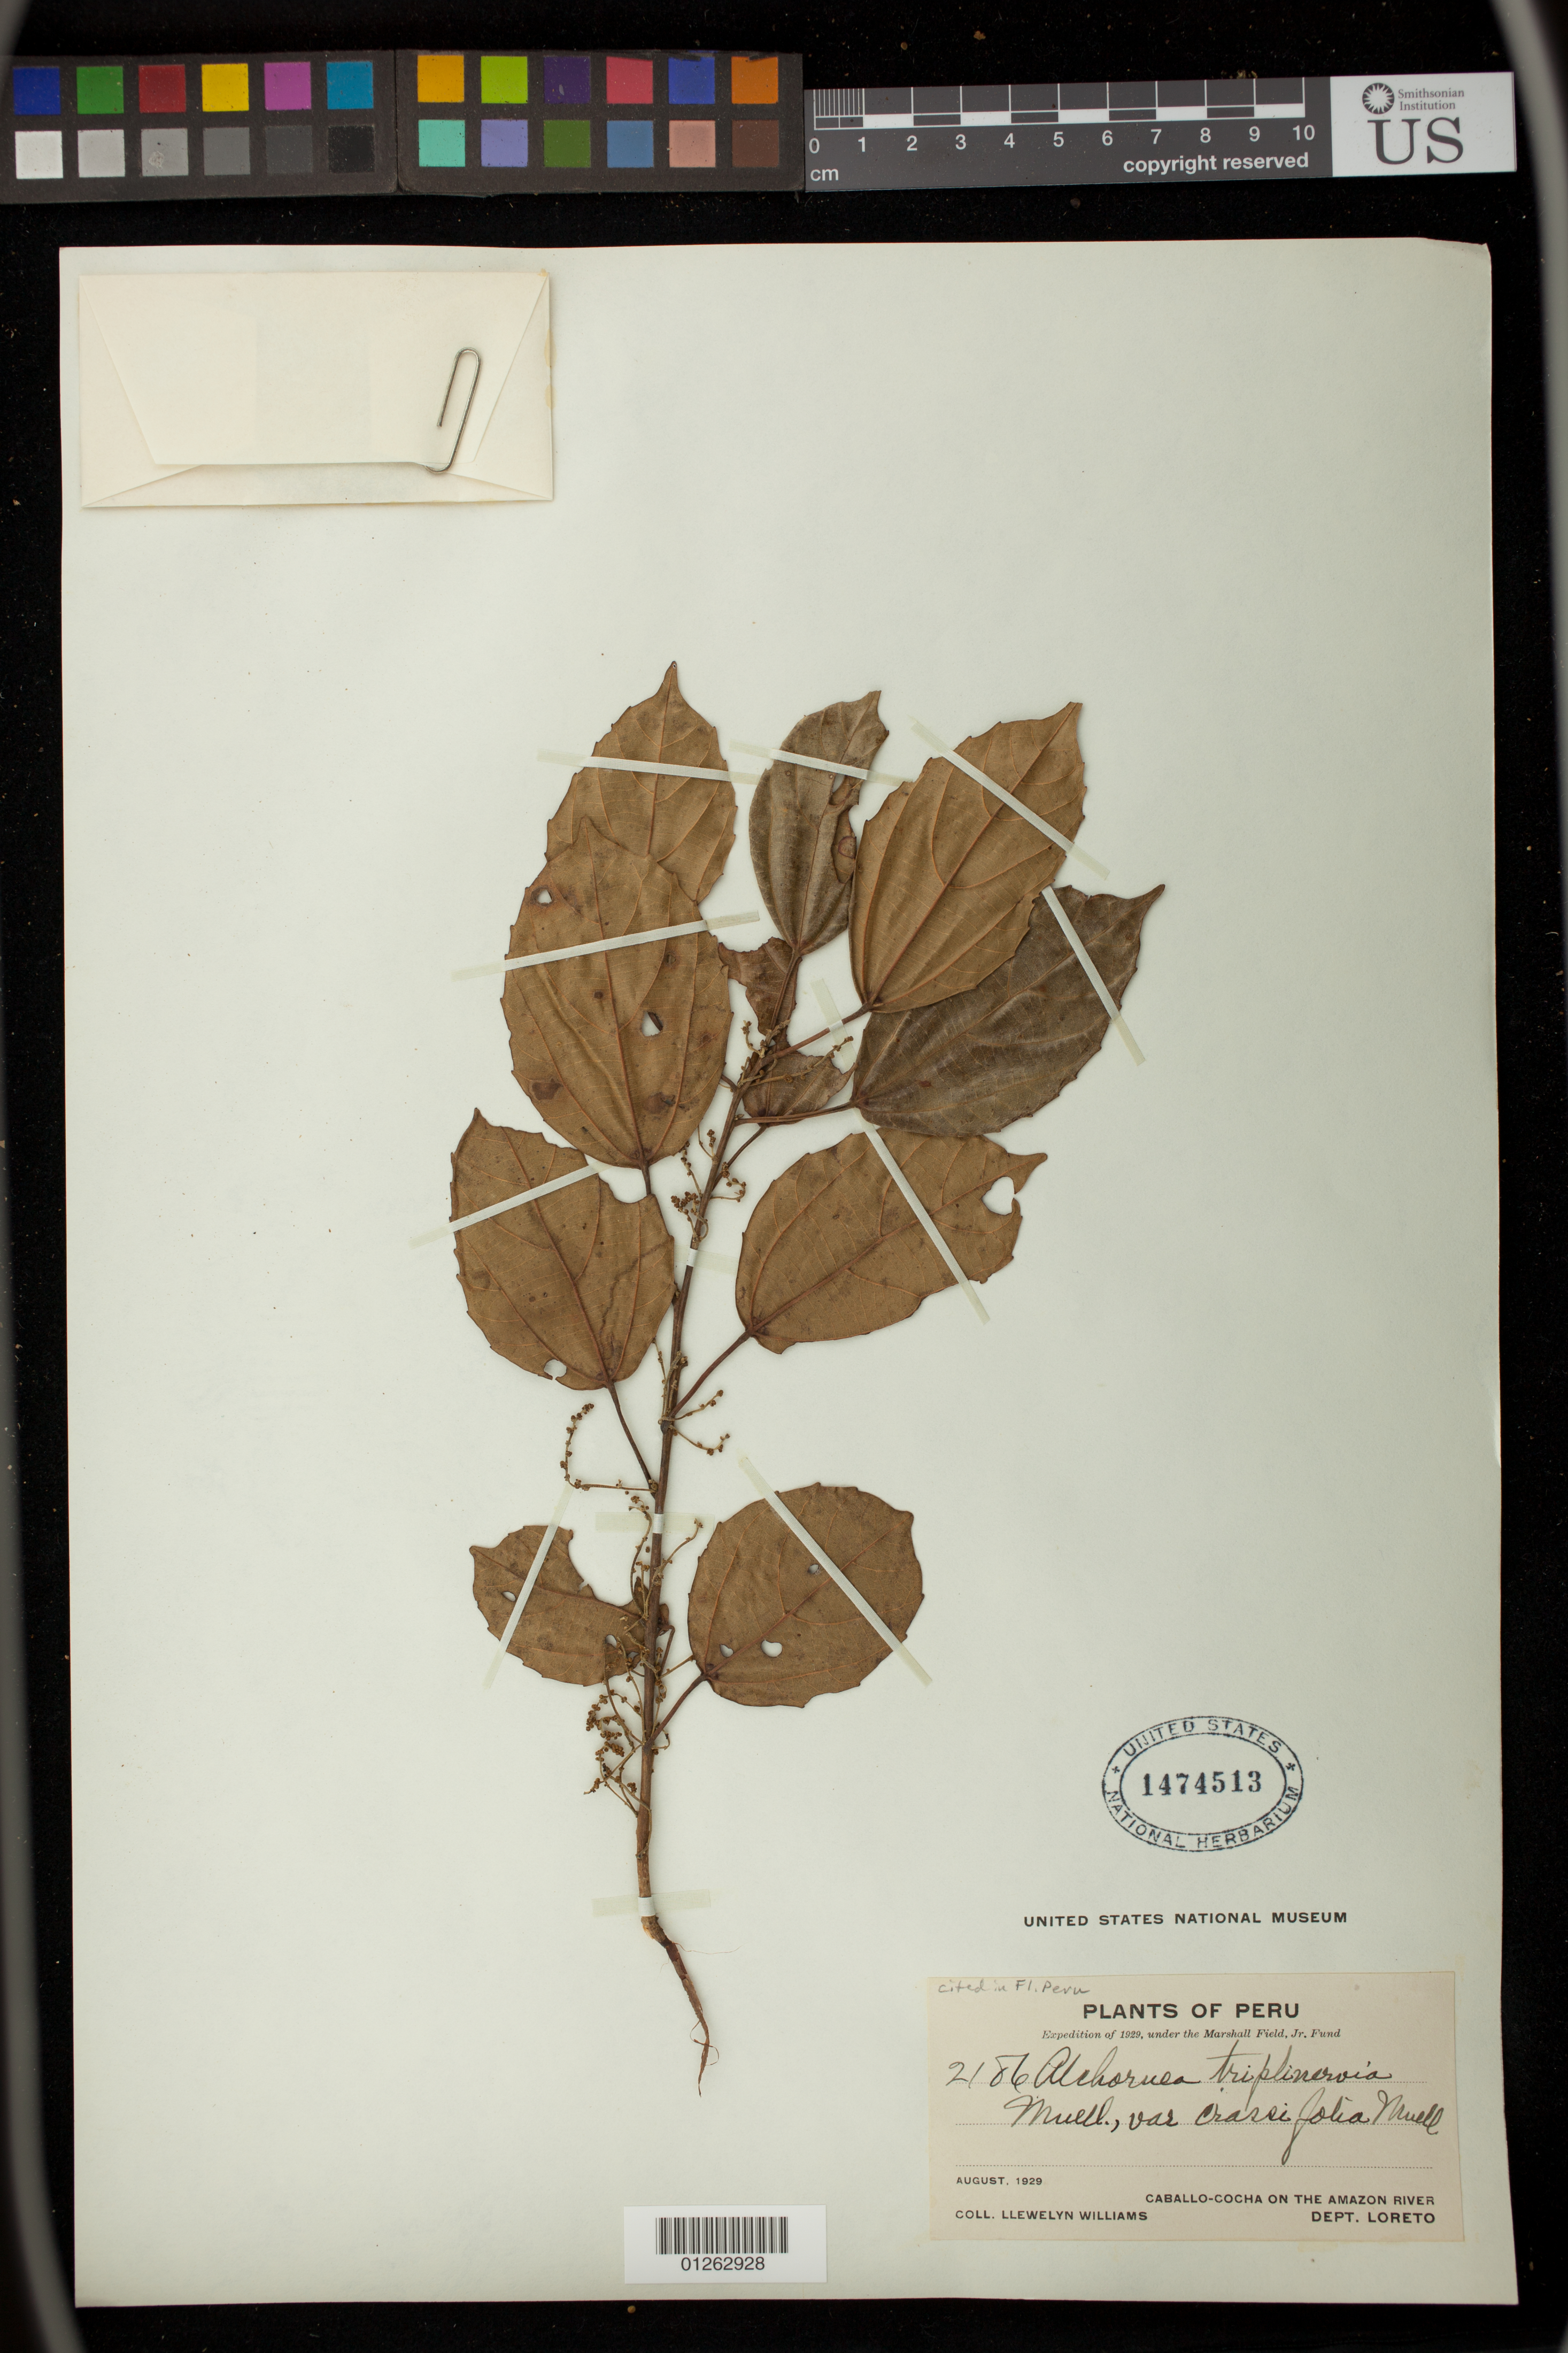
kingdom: Plantae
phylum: Tracheophyta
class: Magnoliopsida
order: Malpighiales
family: Euphorbiaceae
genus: Alchornea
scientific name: Alchornea triplinervia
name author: (Spreng.) Müll. Arg.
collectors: Ll. Williams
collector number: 2186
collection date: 1929-08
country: Peru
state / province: Loreto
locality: Caballo-cocha on the Amazon River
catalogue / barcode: US 1474513